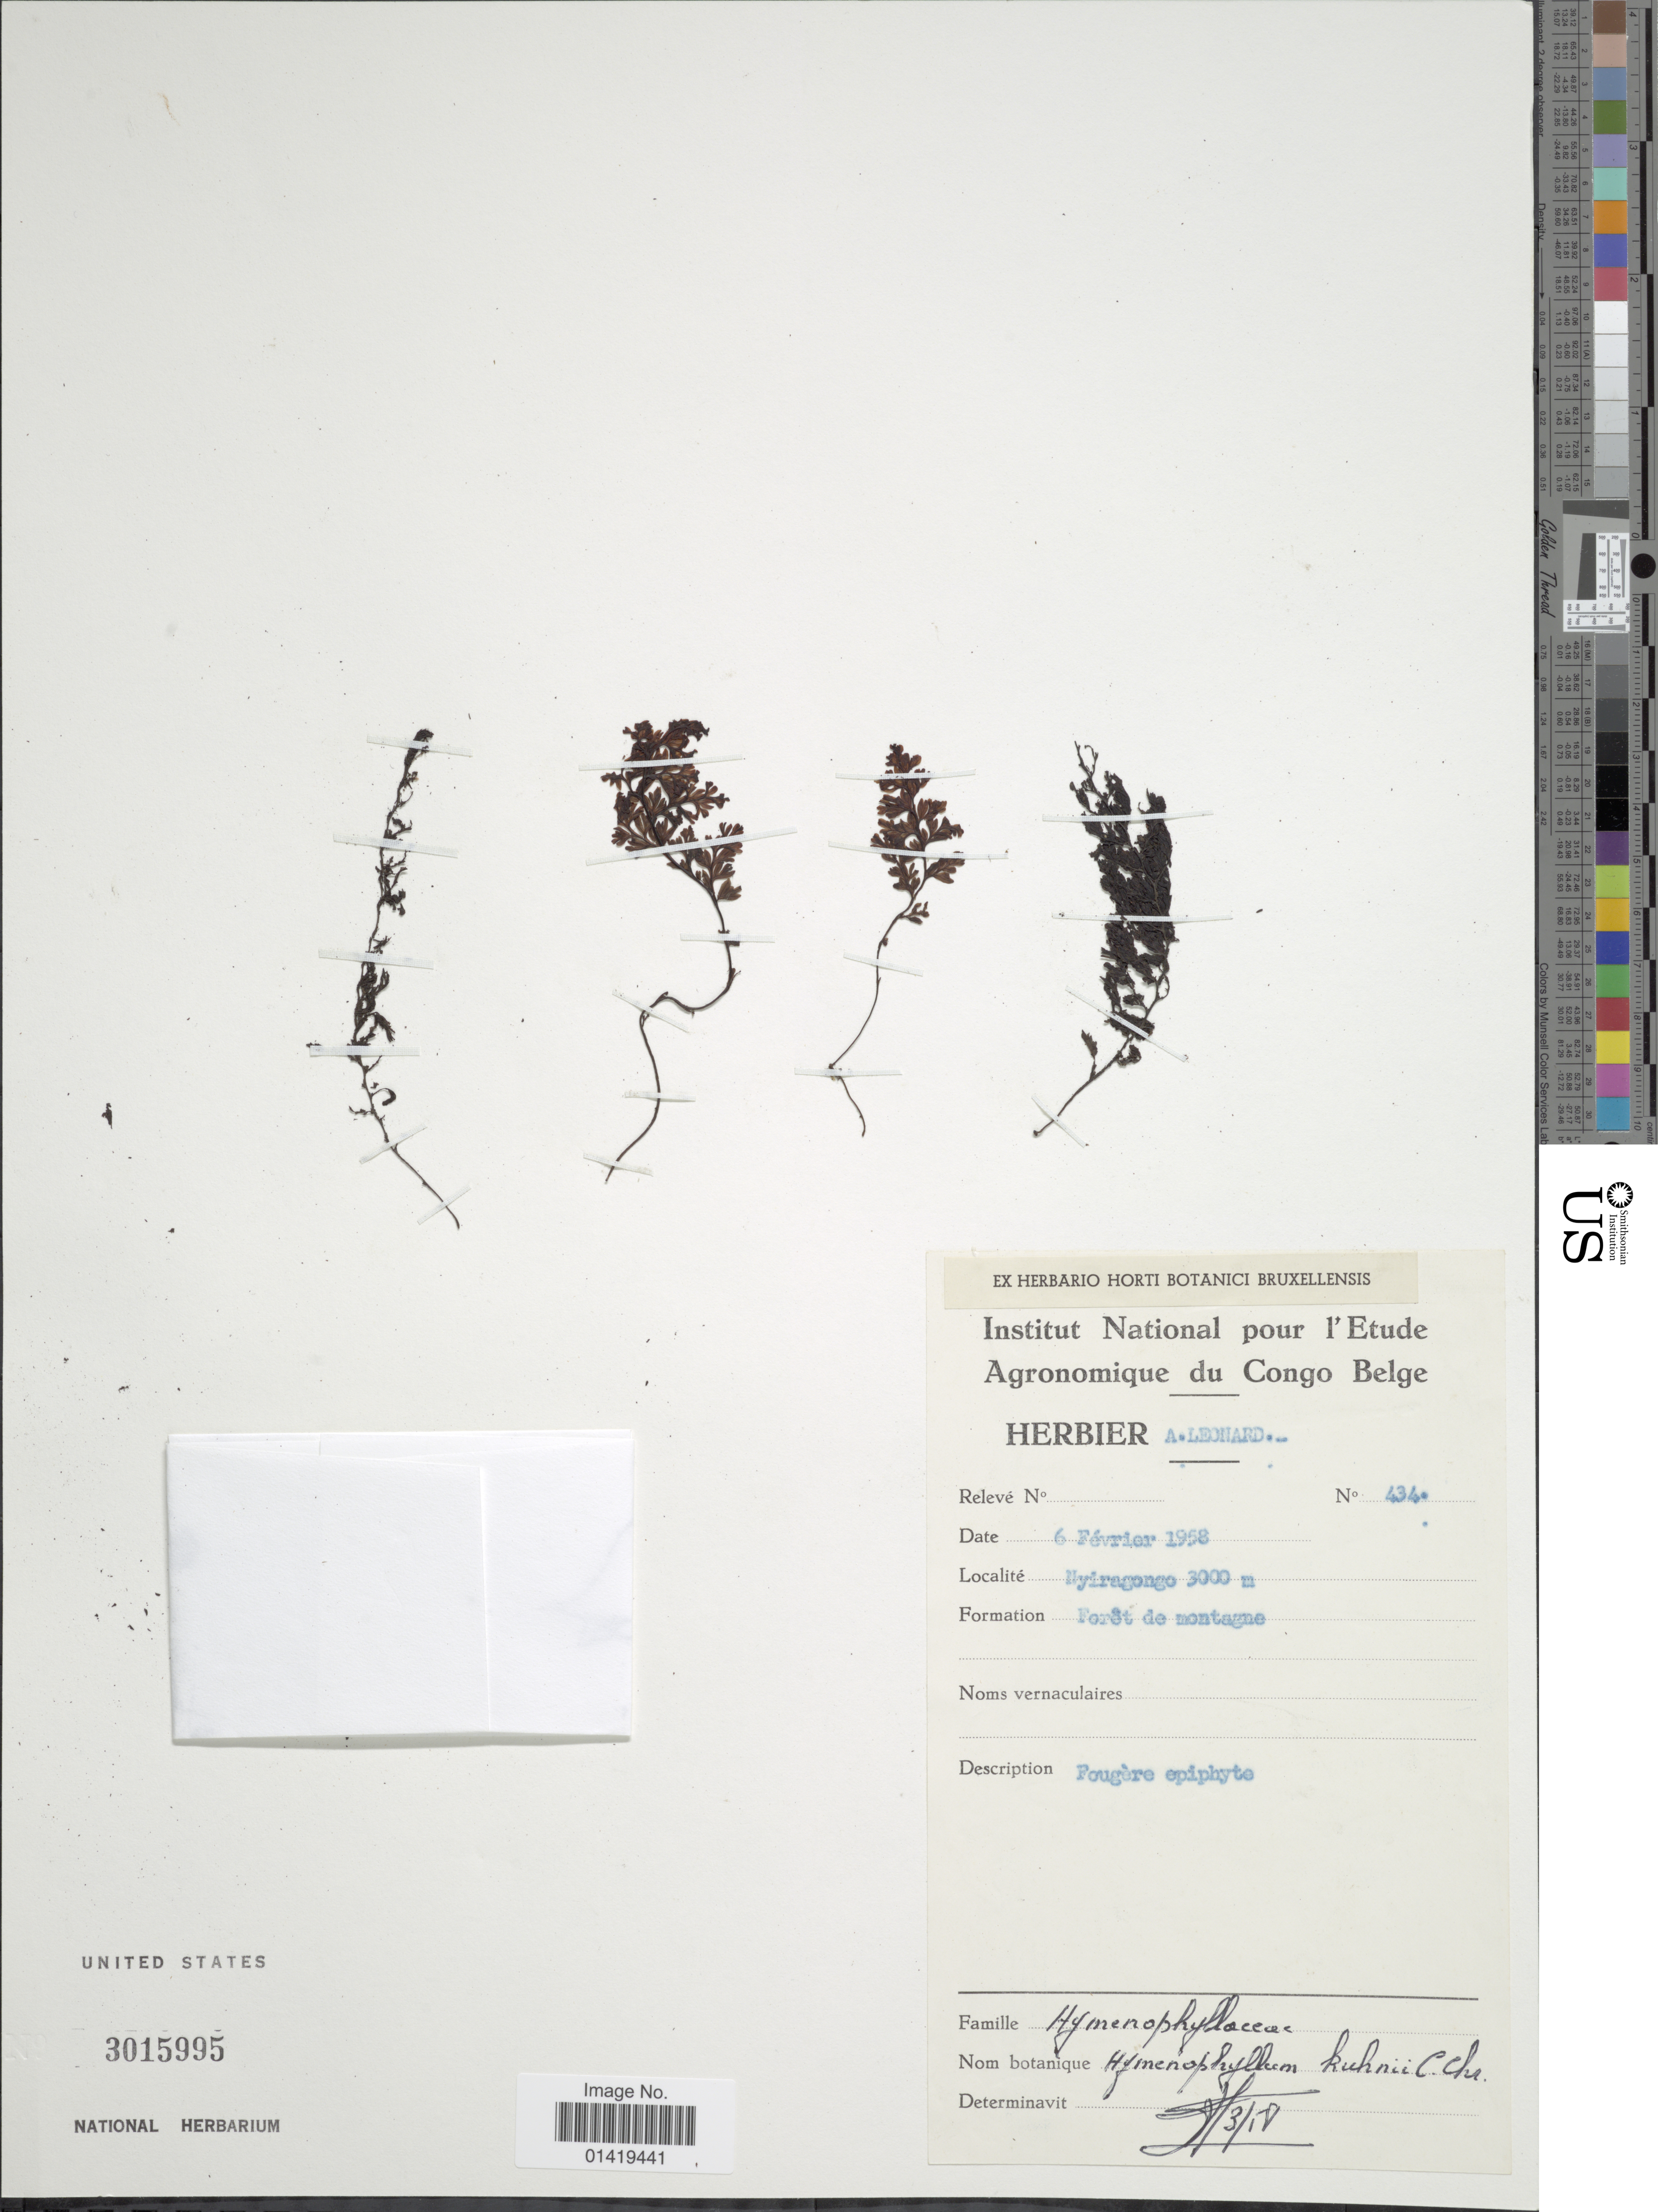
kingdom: Plantae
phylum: Tracheophyta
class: Polypodiopsida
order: Hymenophyllales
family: Hymenophyllaceae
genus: Hymenophyllum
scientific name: Hymenophyllum kuhnii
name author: C. Chr.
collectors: ex herb. A. Leonard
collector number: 434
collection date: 1958-02-06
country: Congo, Democratic Republic of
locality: Nmyiragongo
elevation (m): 3000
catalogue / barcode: US 3015995